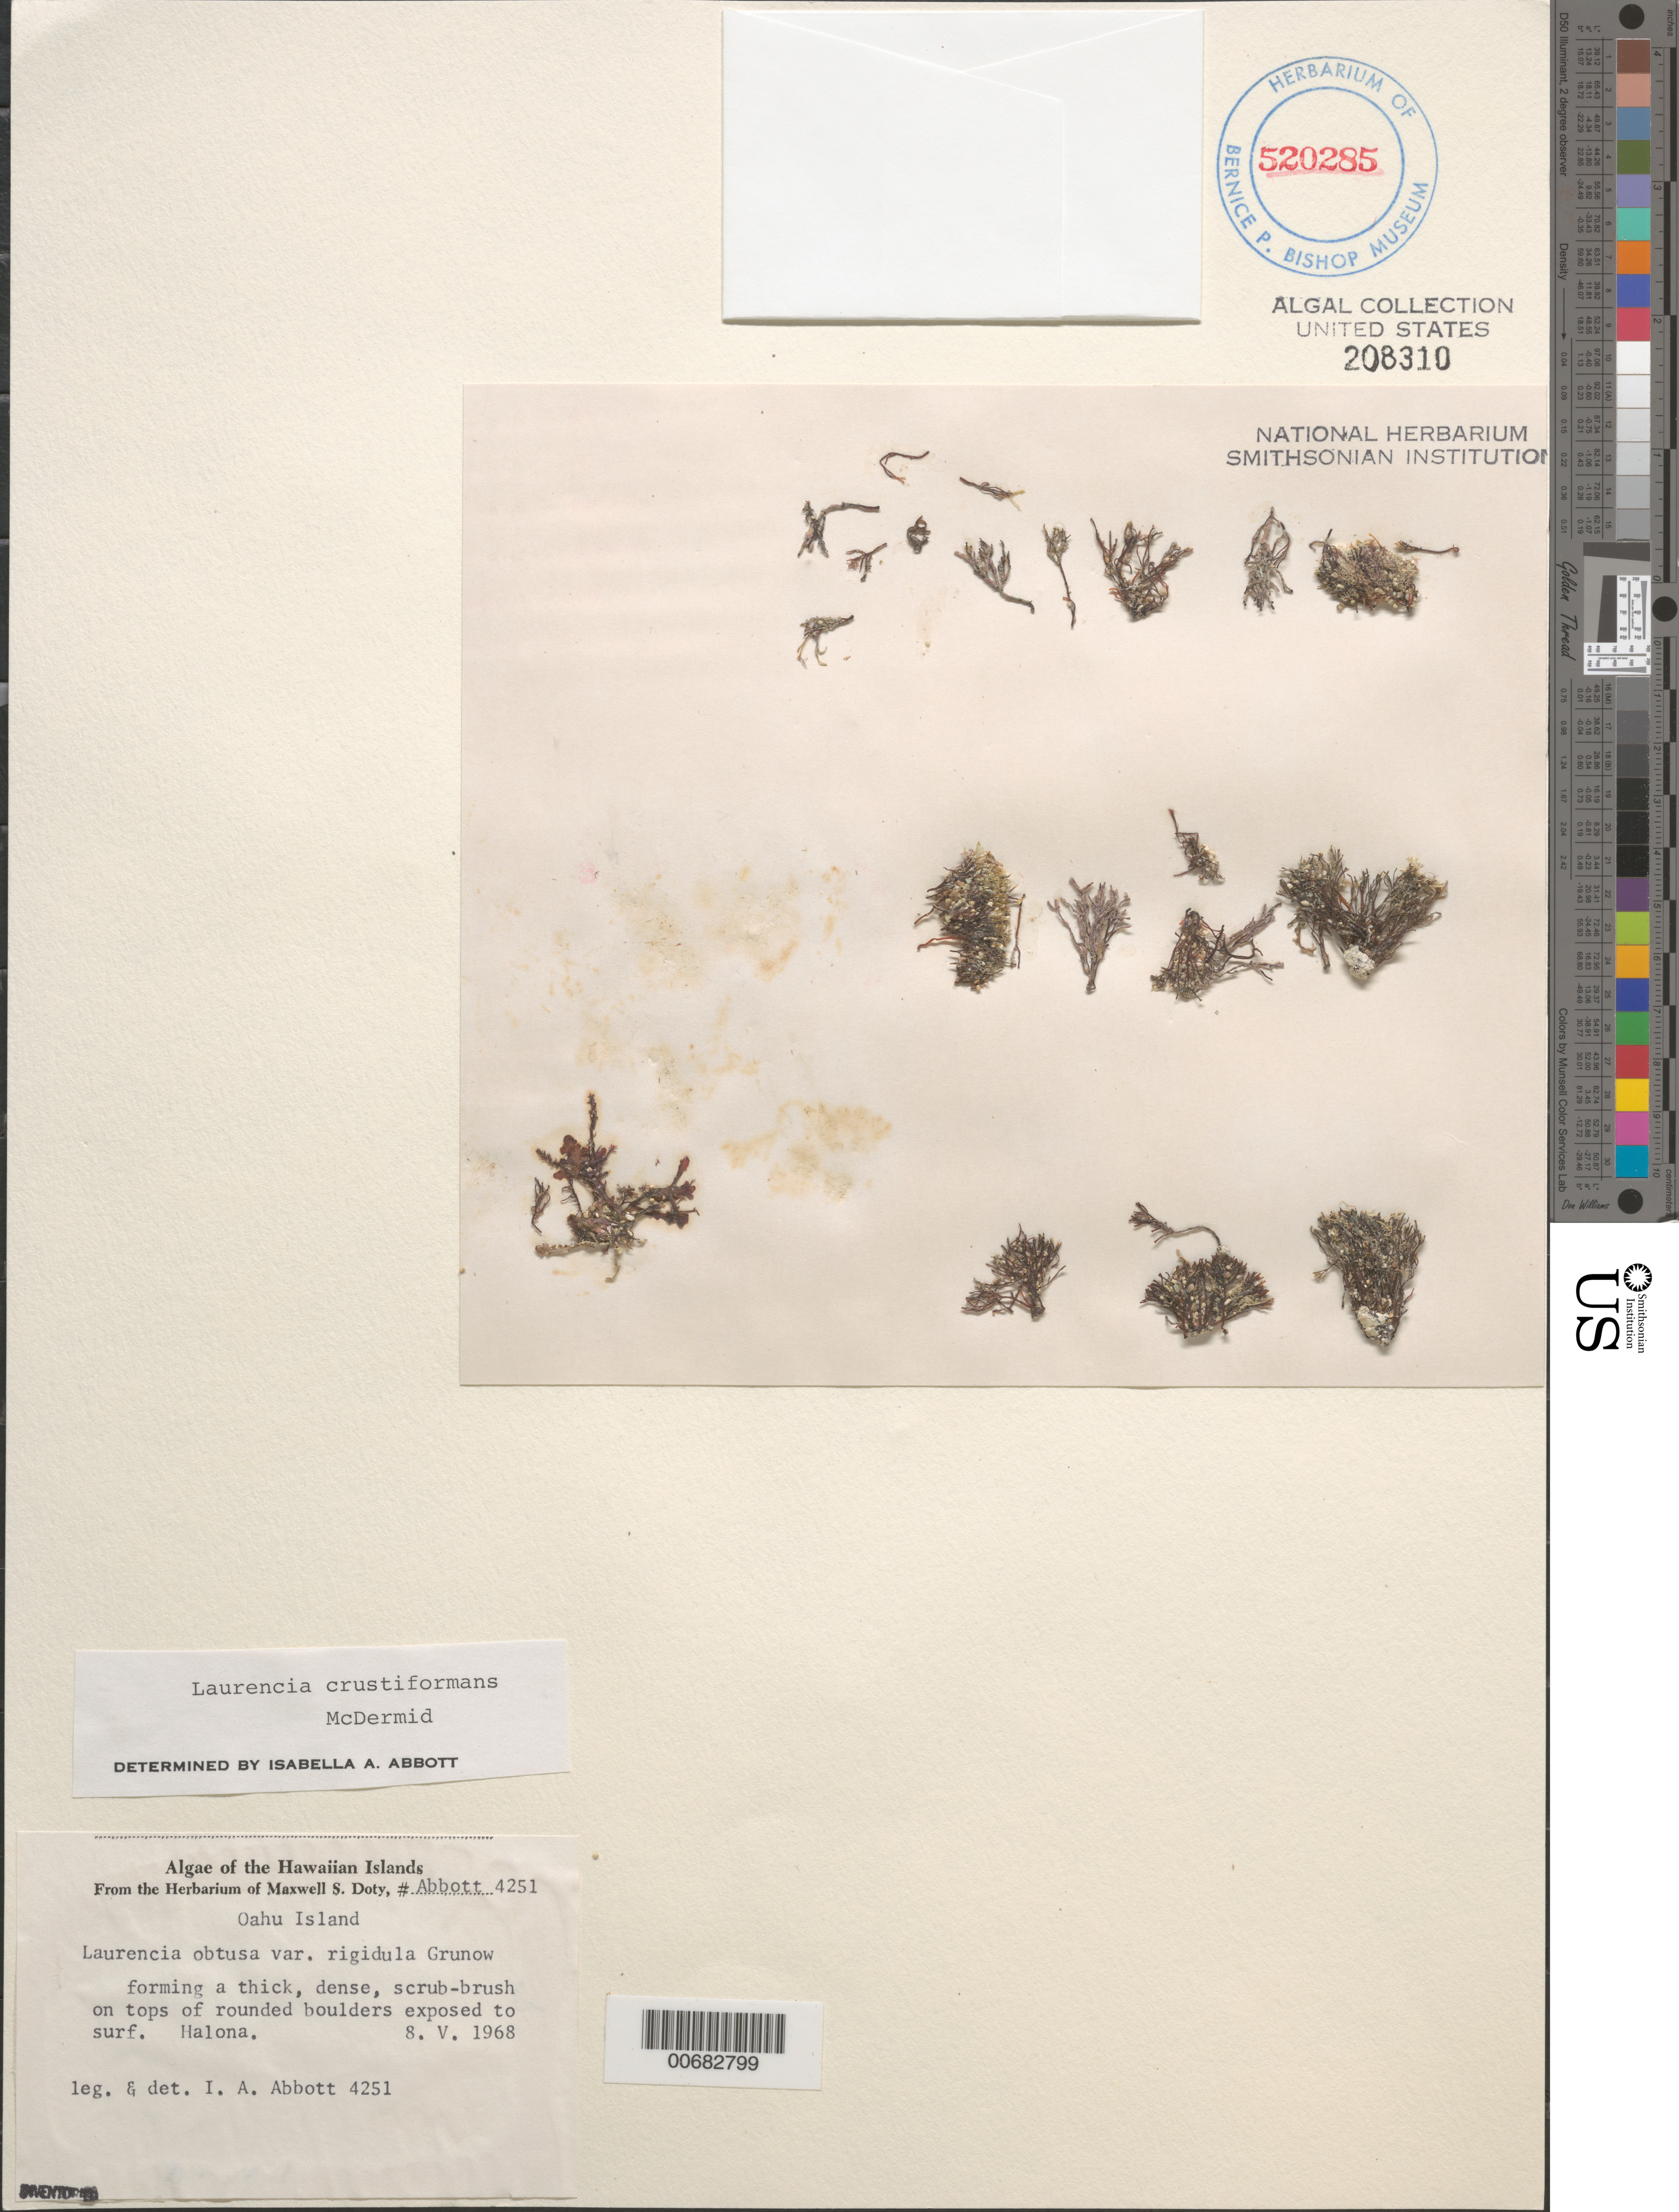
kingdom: Plantae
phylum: Rhodophyta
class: Florideophyceae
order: Ceramiales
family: Rhodomelaceae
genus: Palisada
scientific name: Palisada crustiformans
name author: (McDermid) A.R. Sherwood et al.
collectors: I. A. Abbott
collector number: IAA 4251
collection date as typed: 08 May 1968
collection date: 1968-05-08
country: United States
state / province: Hawaii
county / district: Honolulu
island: Oahu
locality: Halona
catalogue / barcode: US 208310